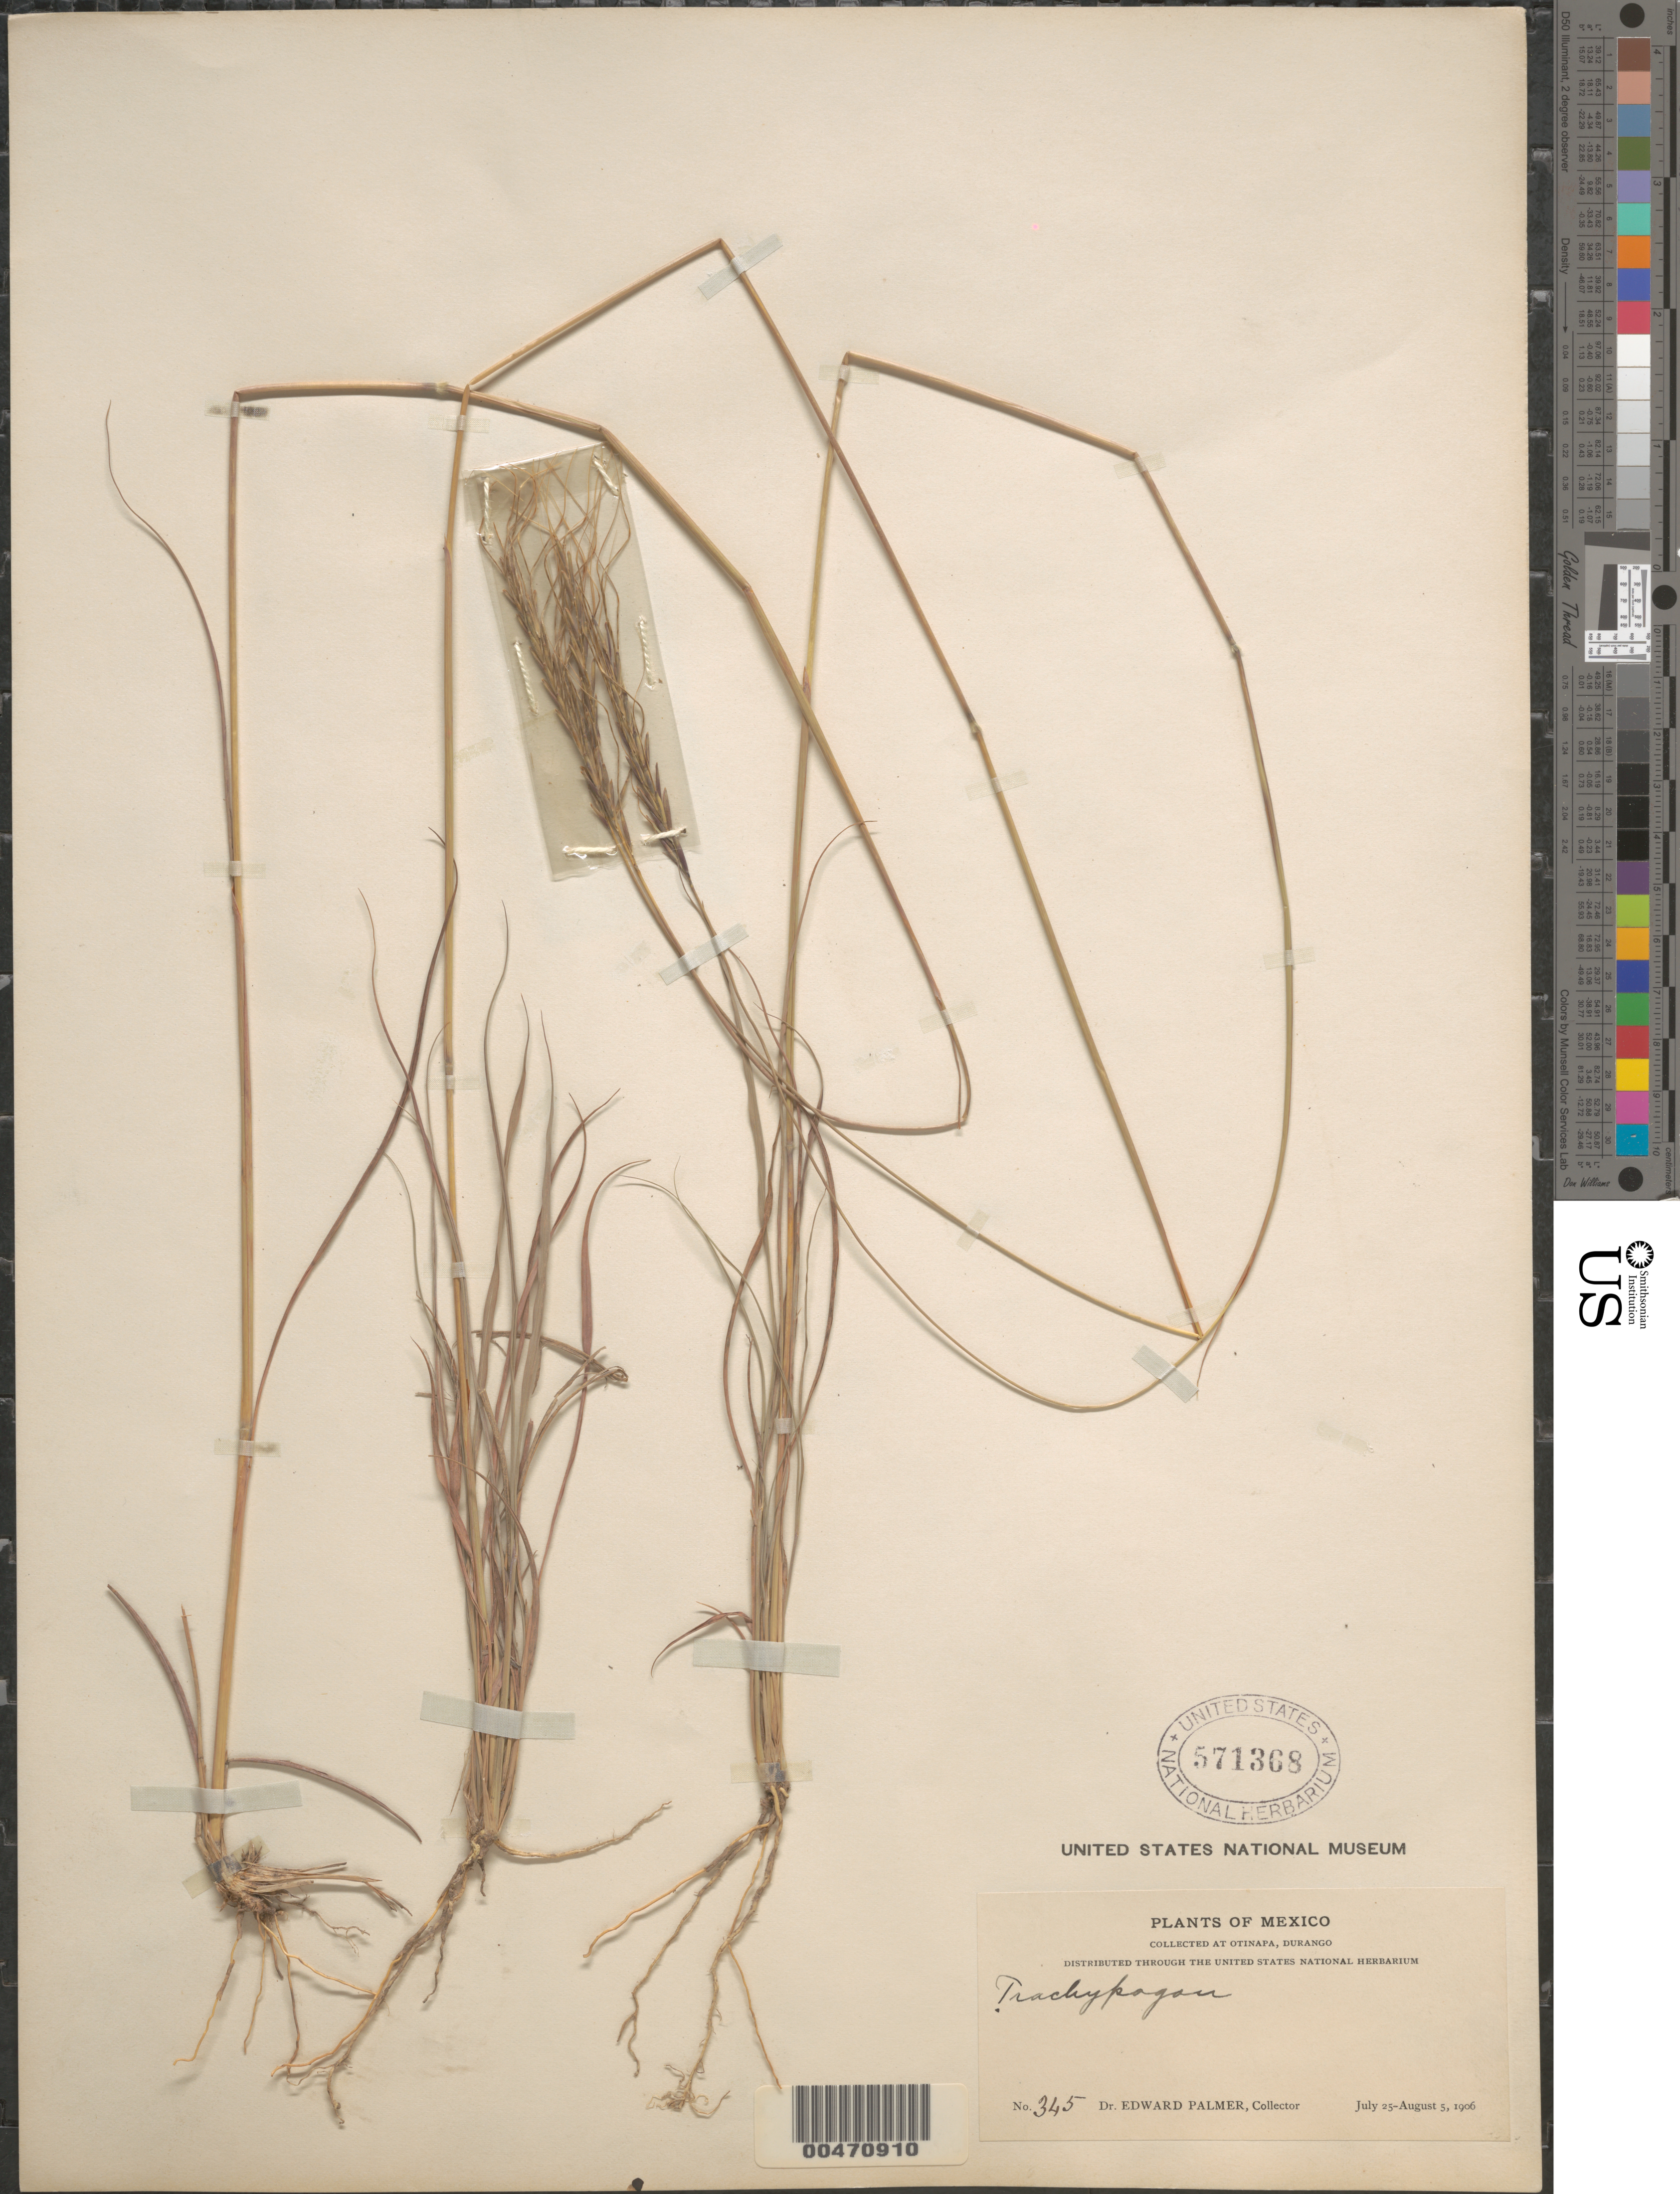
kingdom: Plantae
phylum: Tracheophyta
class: Liliopsida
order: Poales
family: Poaceae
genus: Trachypogon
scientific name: Trachypogon montufari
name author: (Kunth) Nees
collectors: E. Palmer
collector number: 345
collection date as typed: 25 Jul 1906 to 5 Aug 1906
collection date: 1906-07-25/1906-08-05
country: Mexico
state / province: Durango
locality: At Otinapa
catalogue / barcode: US 571368